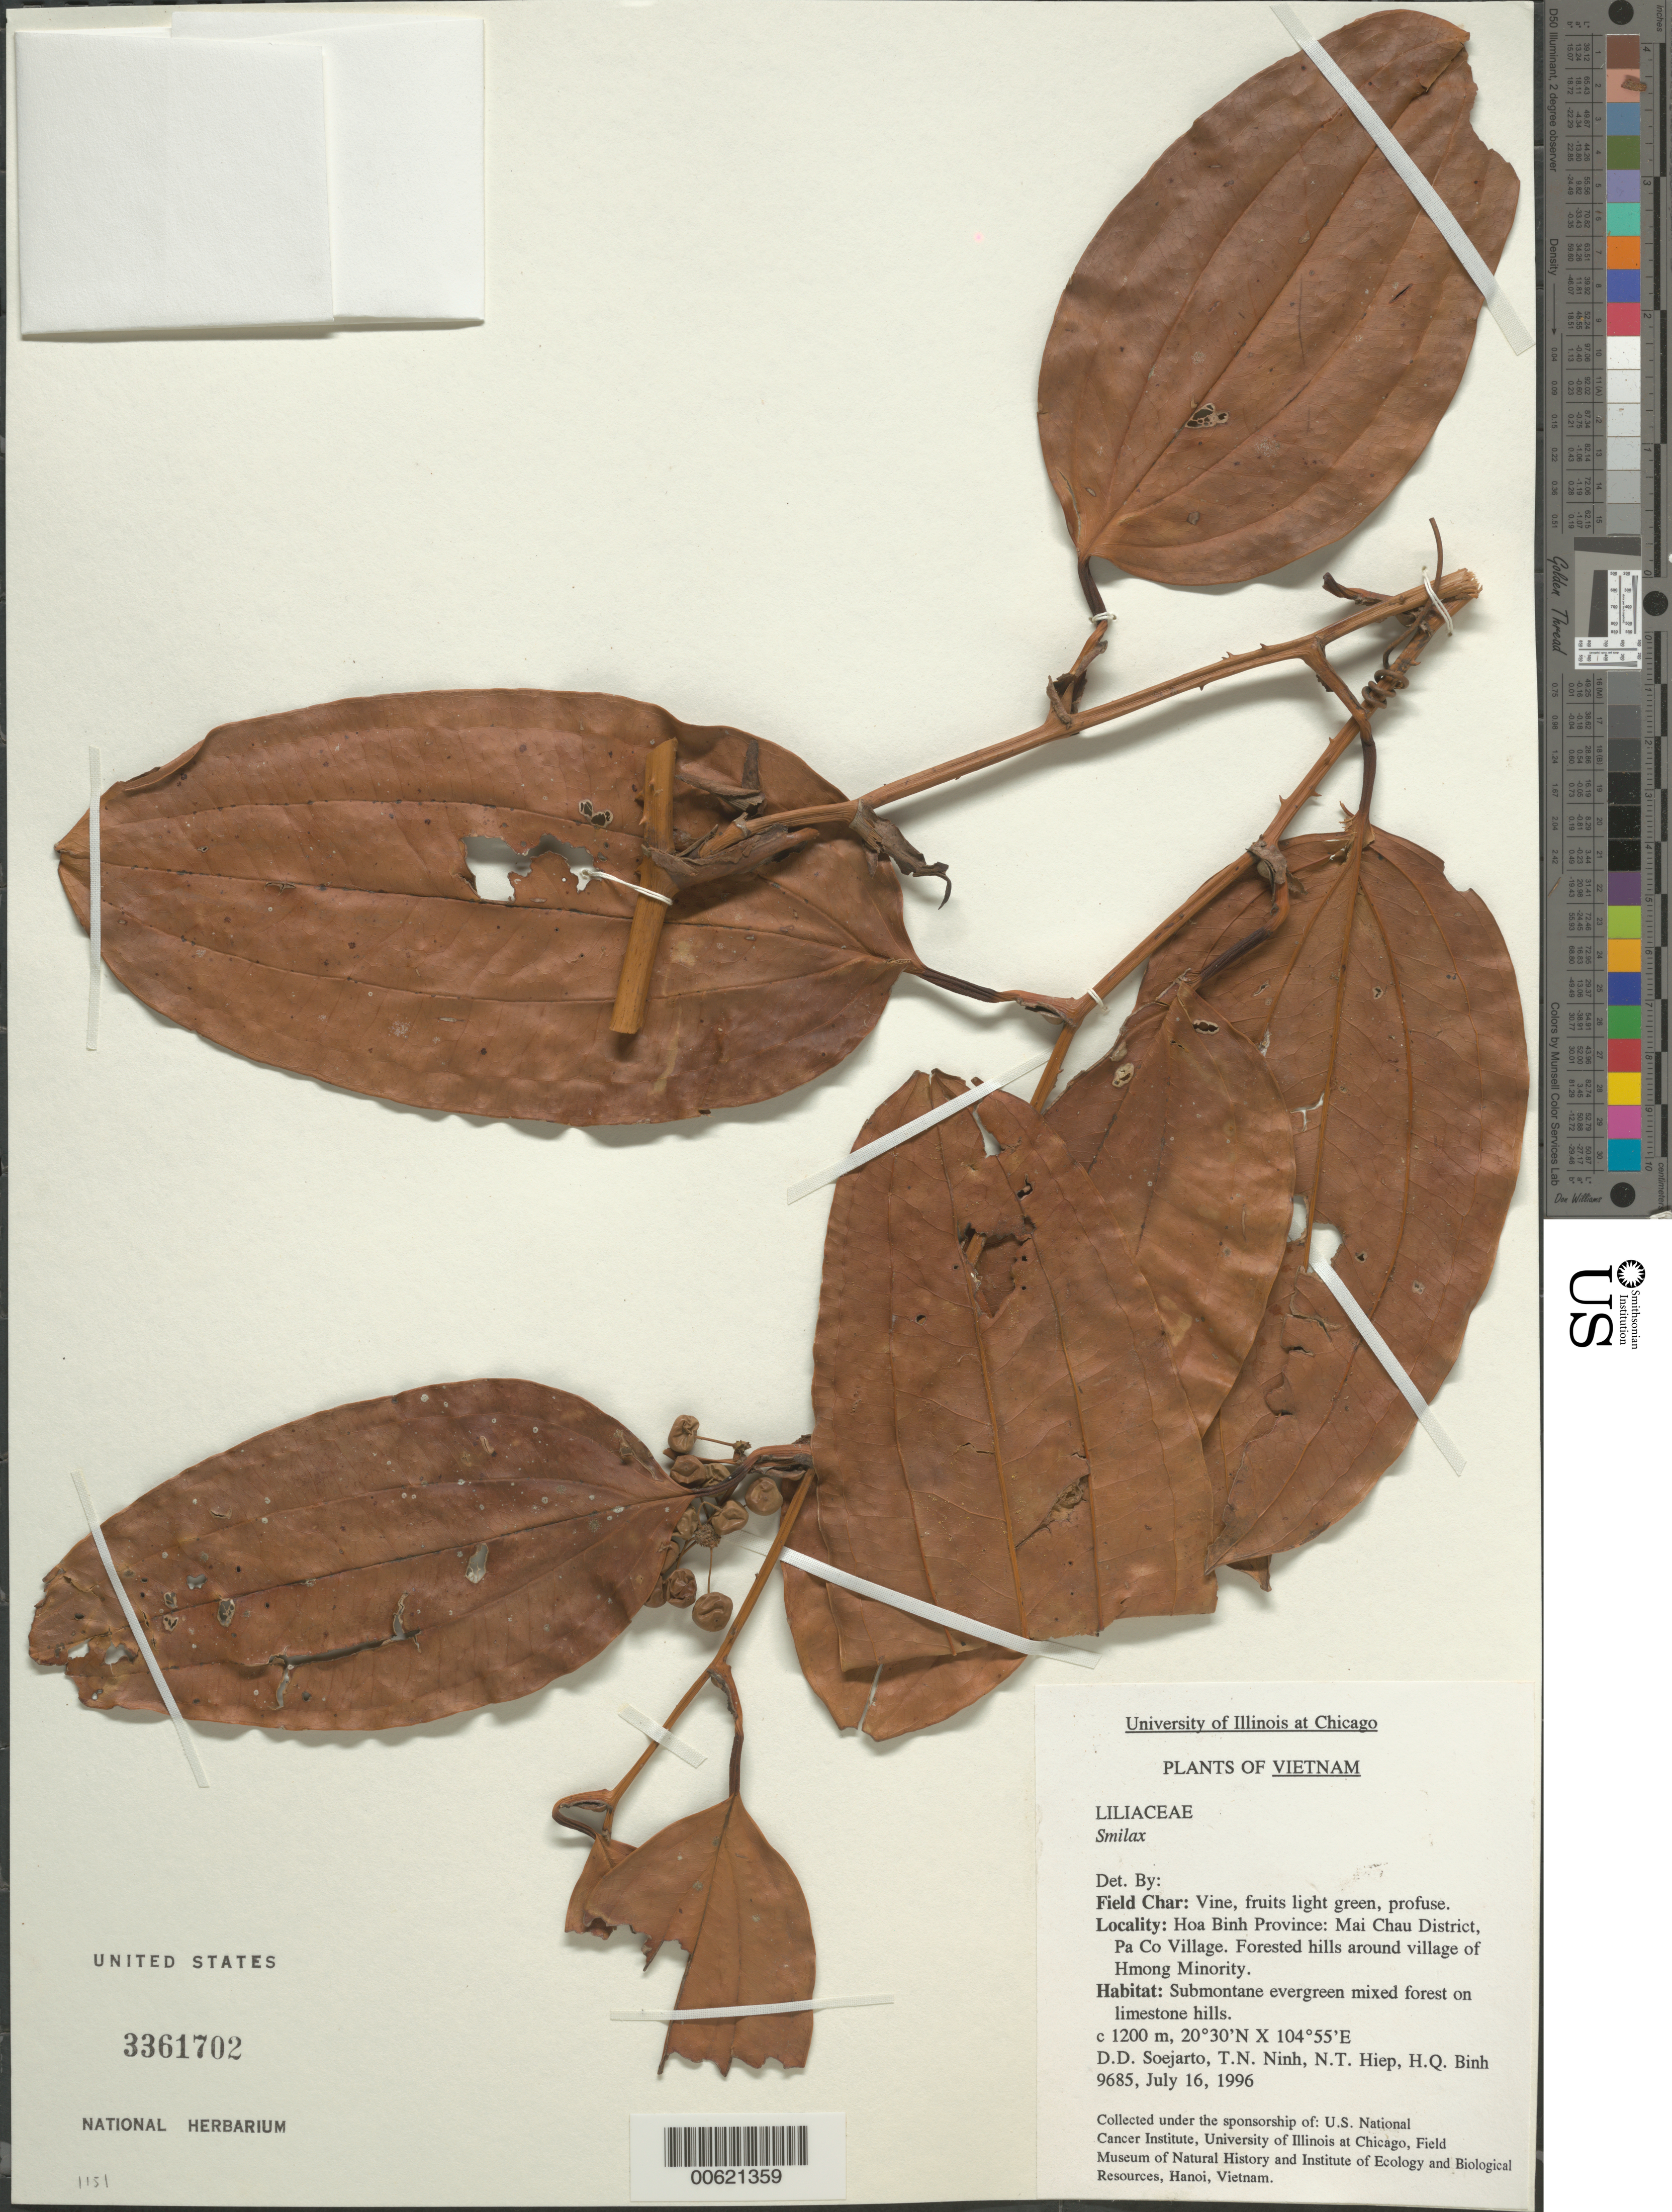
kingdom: Plantae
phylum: Tracheophyta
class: Liliopsida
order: Liliales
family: Smilacaceae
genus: Smilax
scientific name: Smilax sp.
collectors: T. N. Ninh, N. T. Hiep & H. Q. Binh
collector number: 9685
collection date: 1996-07-16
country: Vietnam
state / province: Hoa Binh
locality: Mai Chau District, Pa Co Village. Forested hills around village of Hmong Minority.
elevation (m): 1200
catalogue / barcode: US 3361702